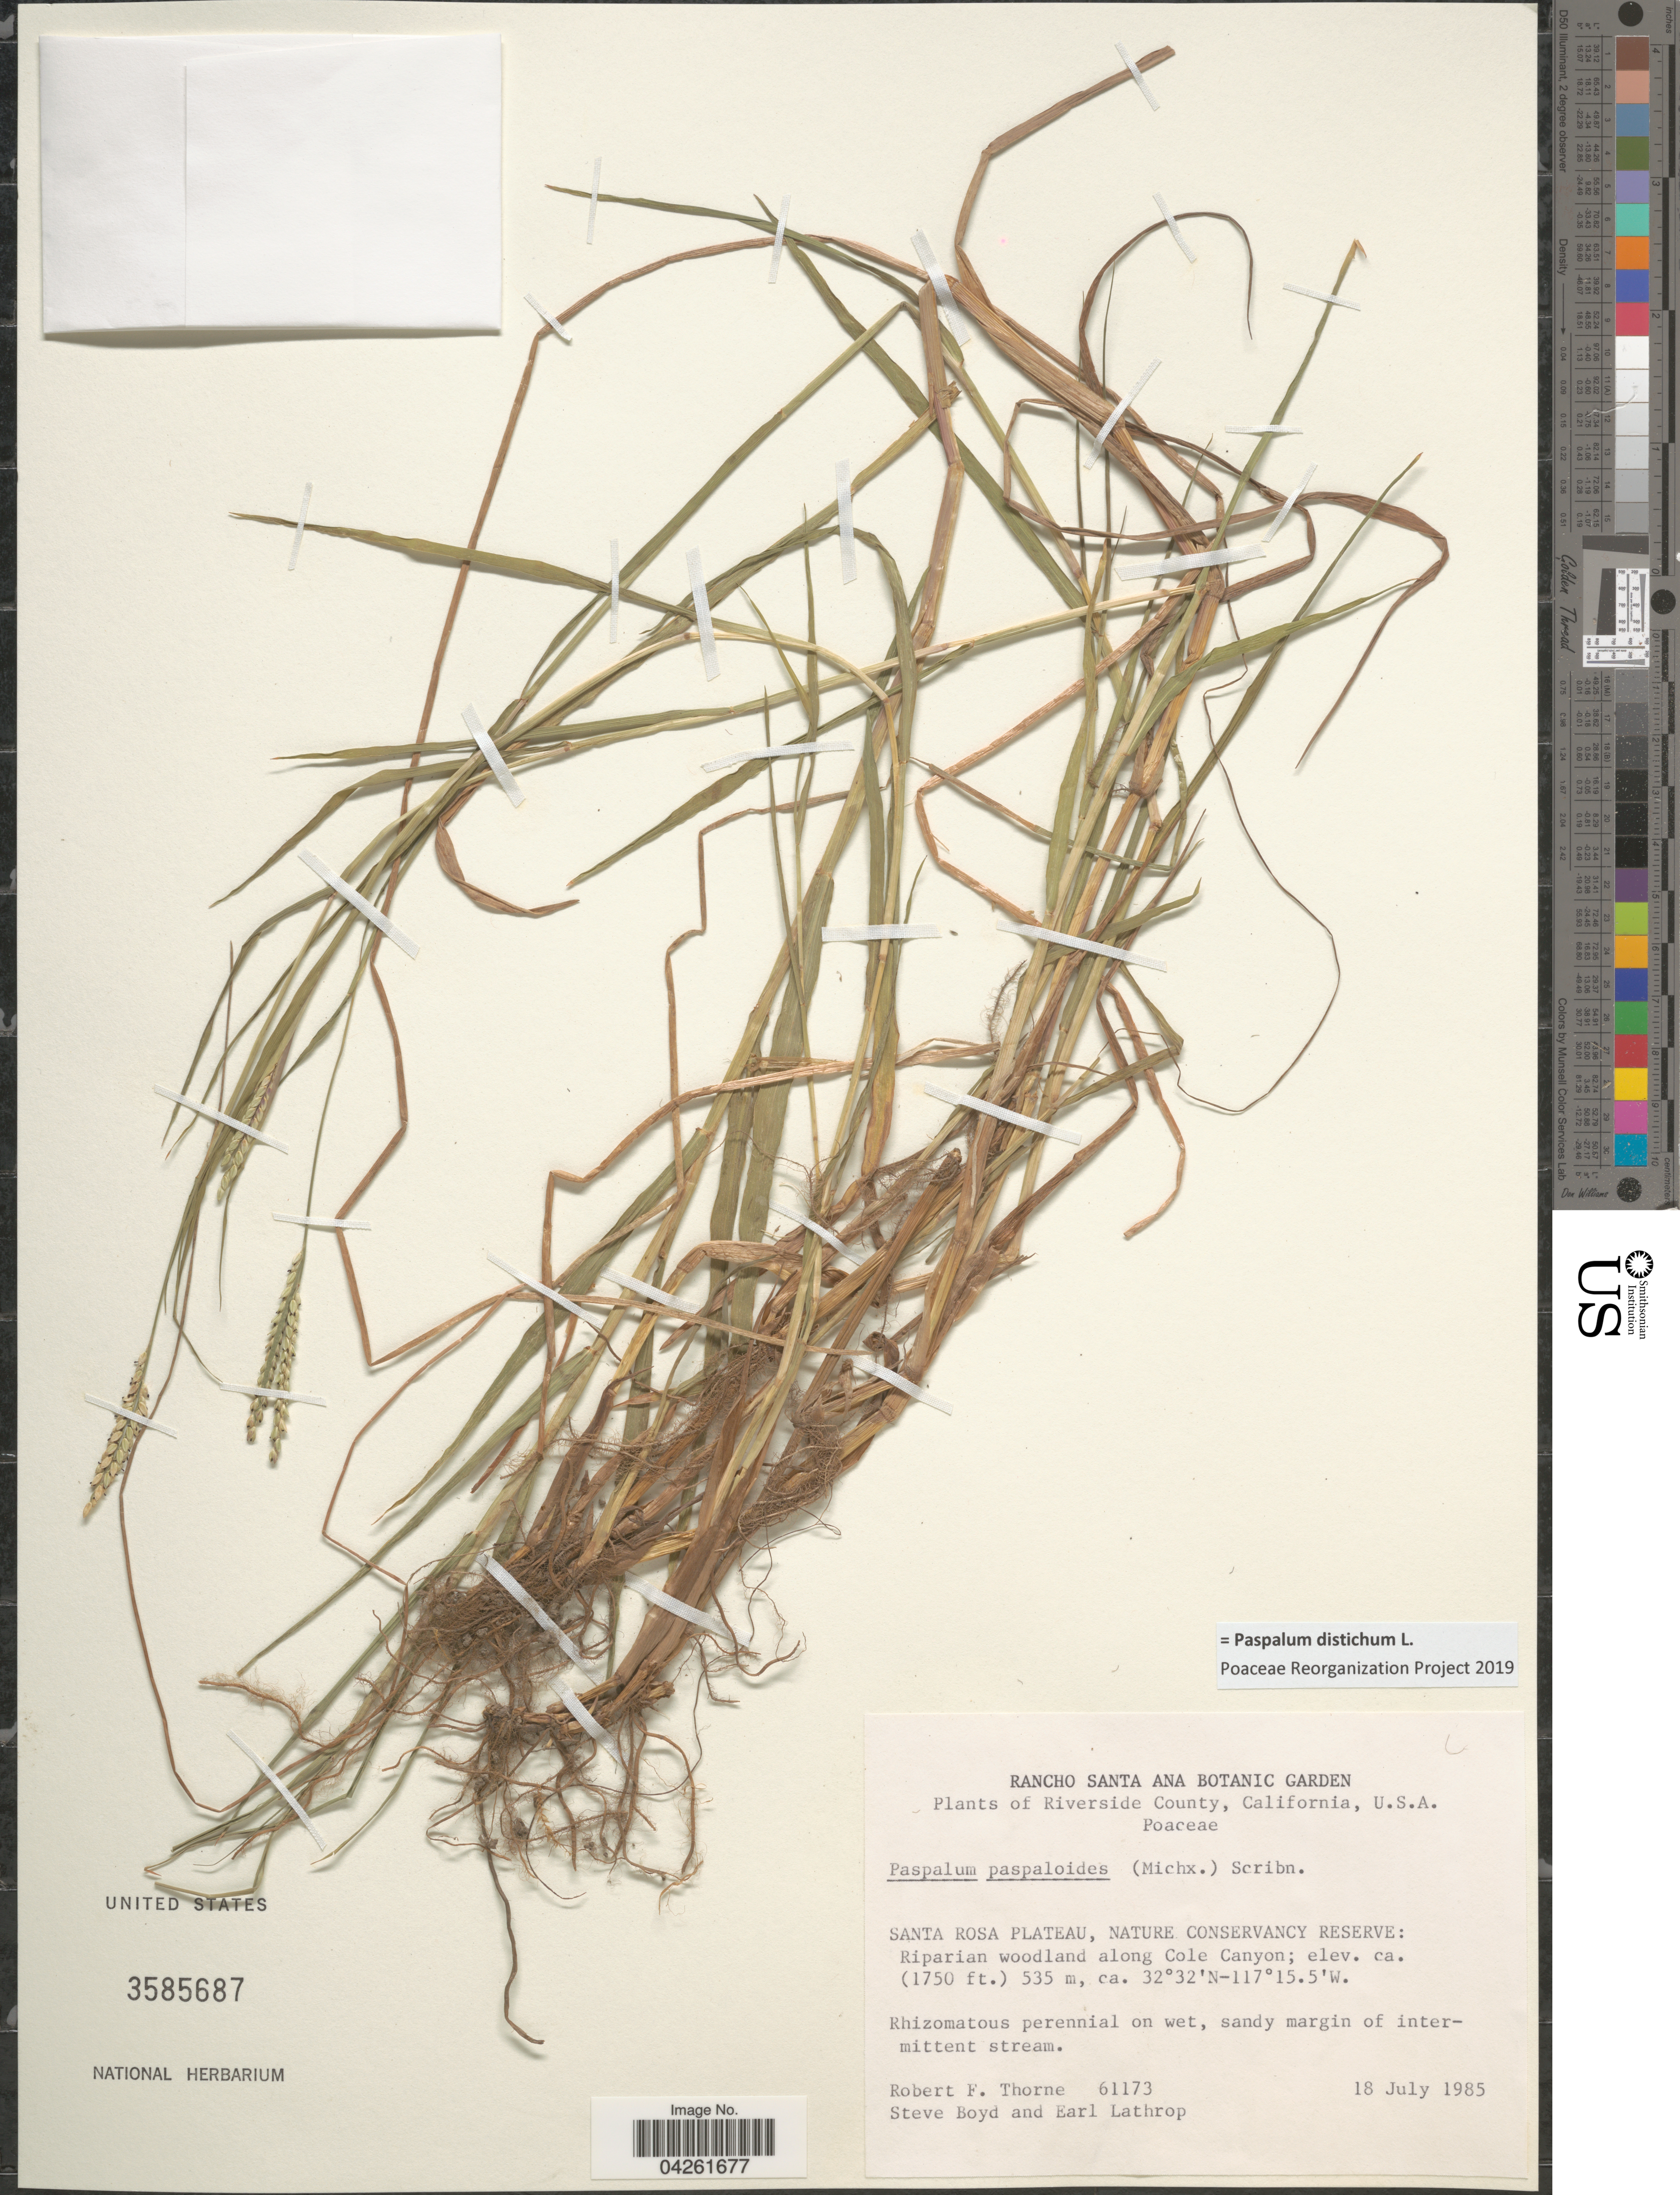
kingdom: Plantae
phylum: Tracheophyta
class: Liliopsida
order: Poales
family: Poaceae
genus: Paspalum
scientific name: Paspalum distichum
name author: L.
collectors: R. F. Thorne, S. Boyd & E. W. Lathrop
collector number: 61173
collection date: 1985-07-18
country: United States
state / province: California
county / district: Riverside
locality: Riverside County. Santa Rosa Plateau, Nature Conservancy Reserve: Riparian woodland along Cole Canyon.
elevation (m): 533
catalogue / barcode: US 3585687